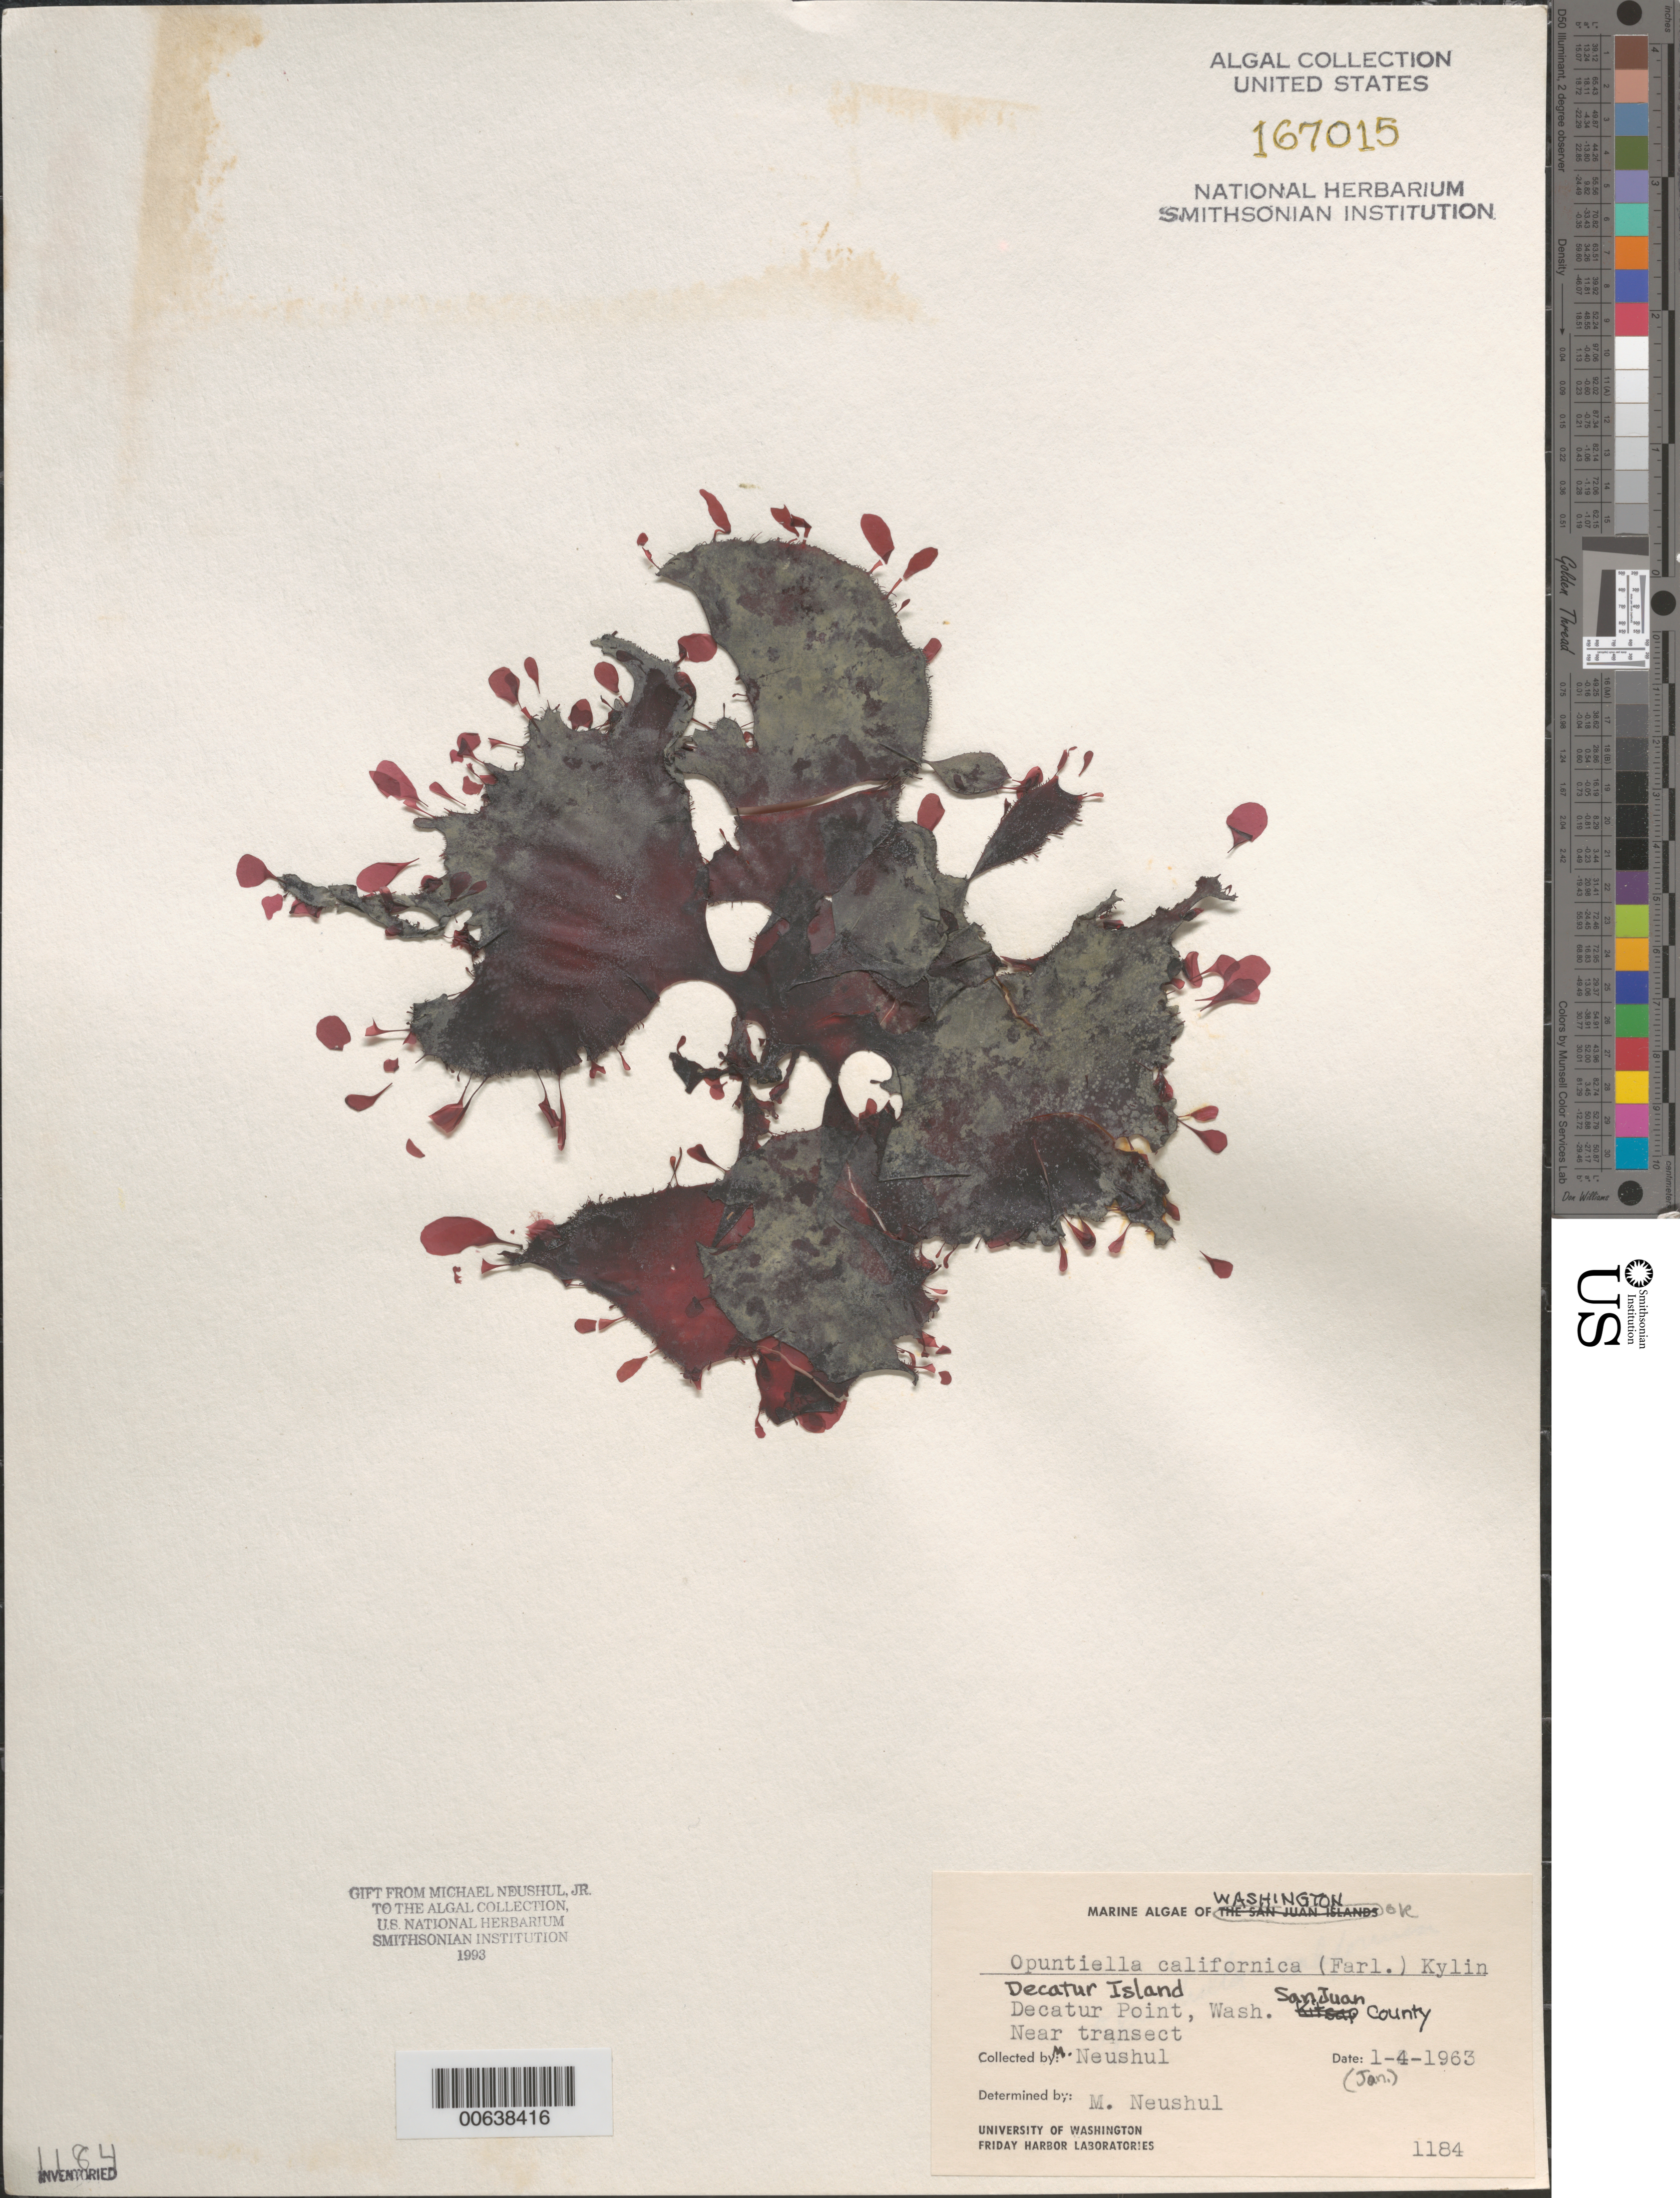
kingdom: Plantae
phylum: Rhodophyta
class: Florideophyceae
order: Gigartinales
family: Furcellariaceae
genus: Opuntiella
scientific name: Opuntiella californica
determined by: Neushul, M.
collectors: M. Neushul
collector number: Neushul 1184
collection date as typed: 04 Jan 1963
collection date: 1963-01-04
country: United States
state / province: Washington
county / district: San Juan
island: Decatur Island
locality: Decatur Point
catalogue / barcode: US 167015